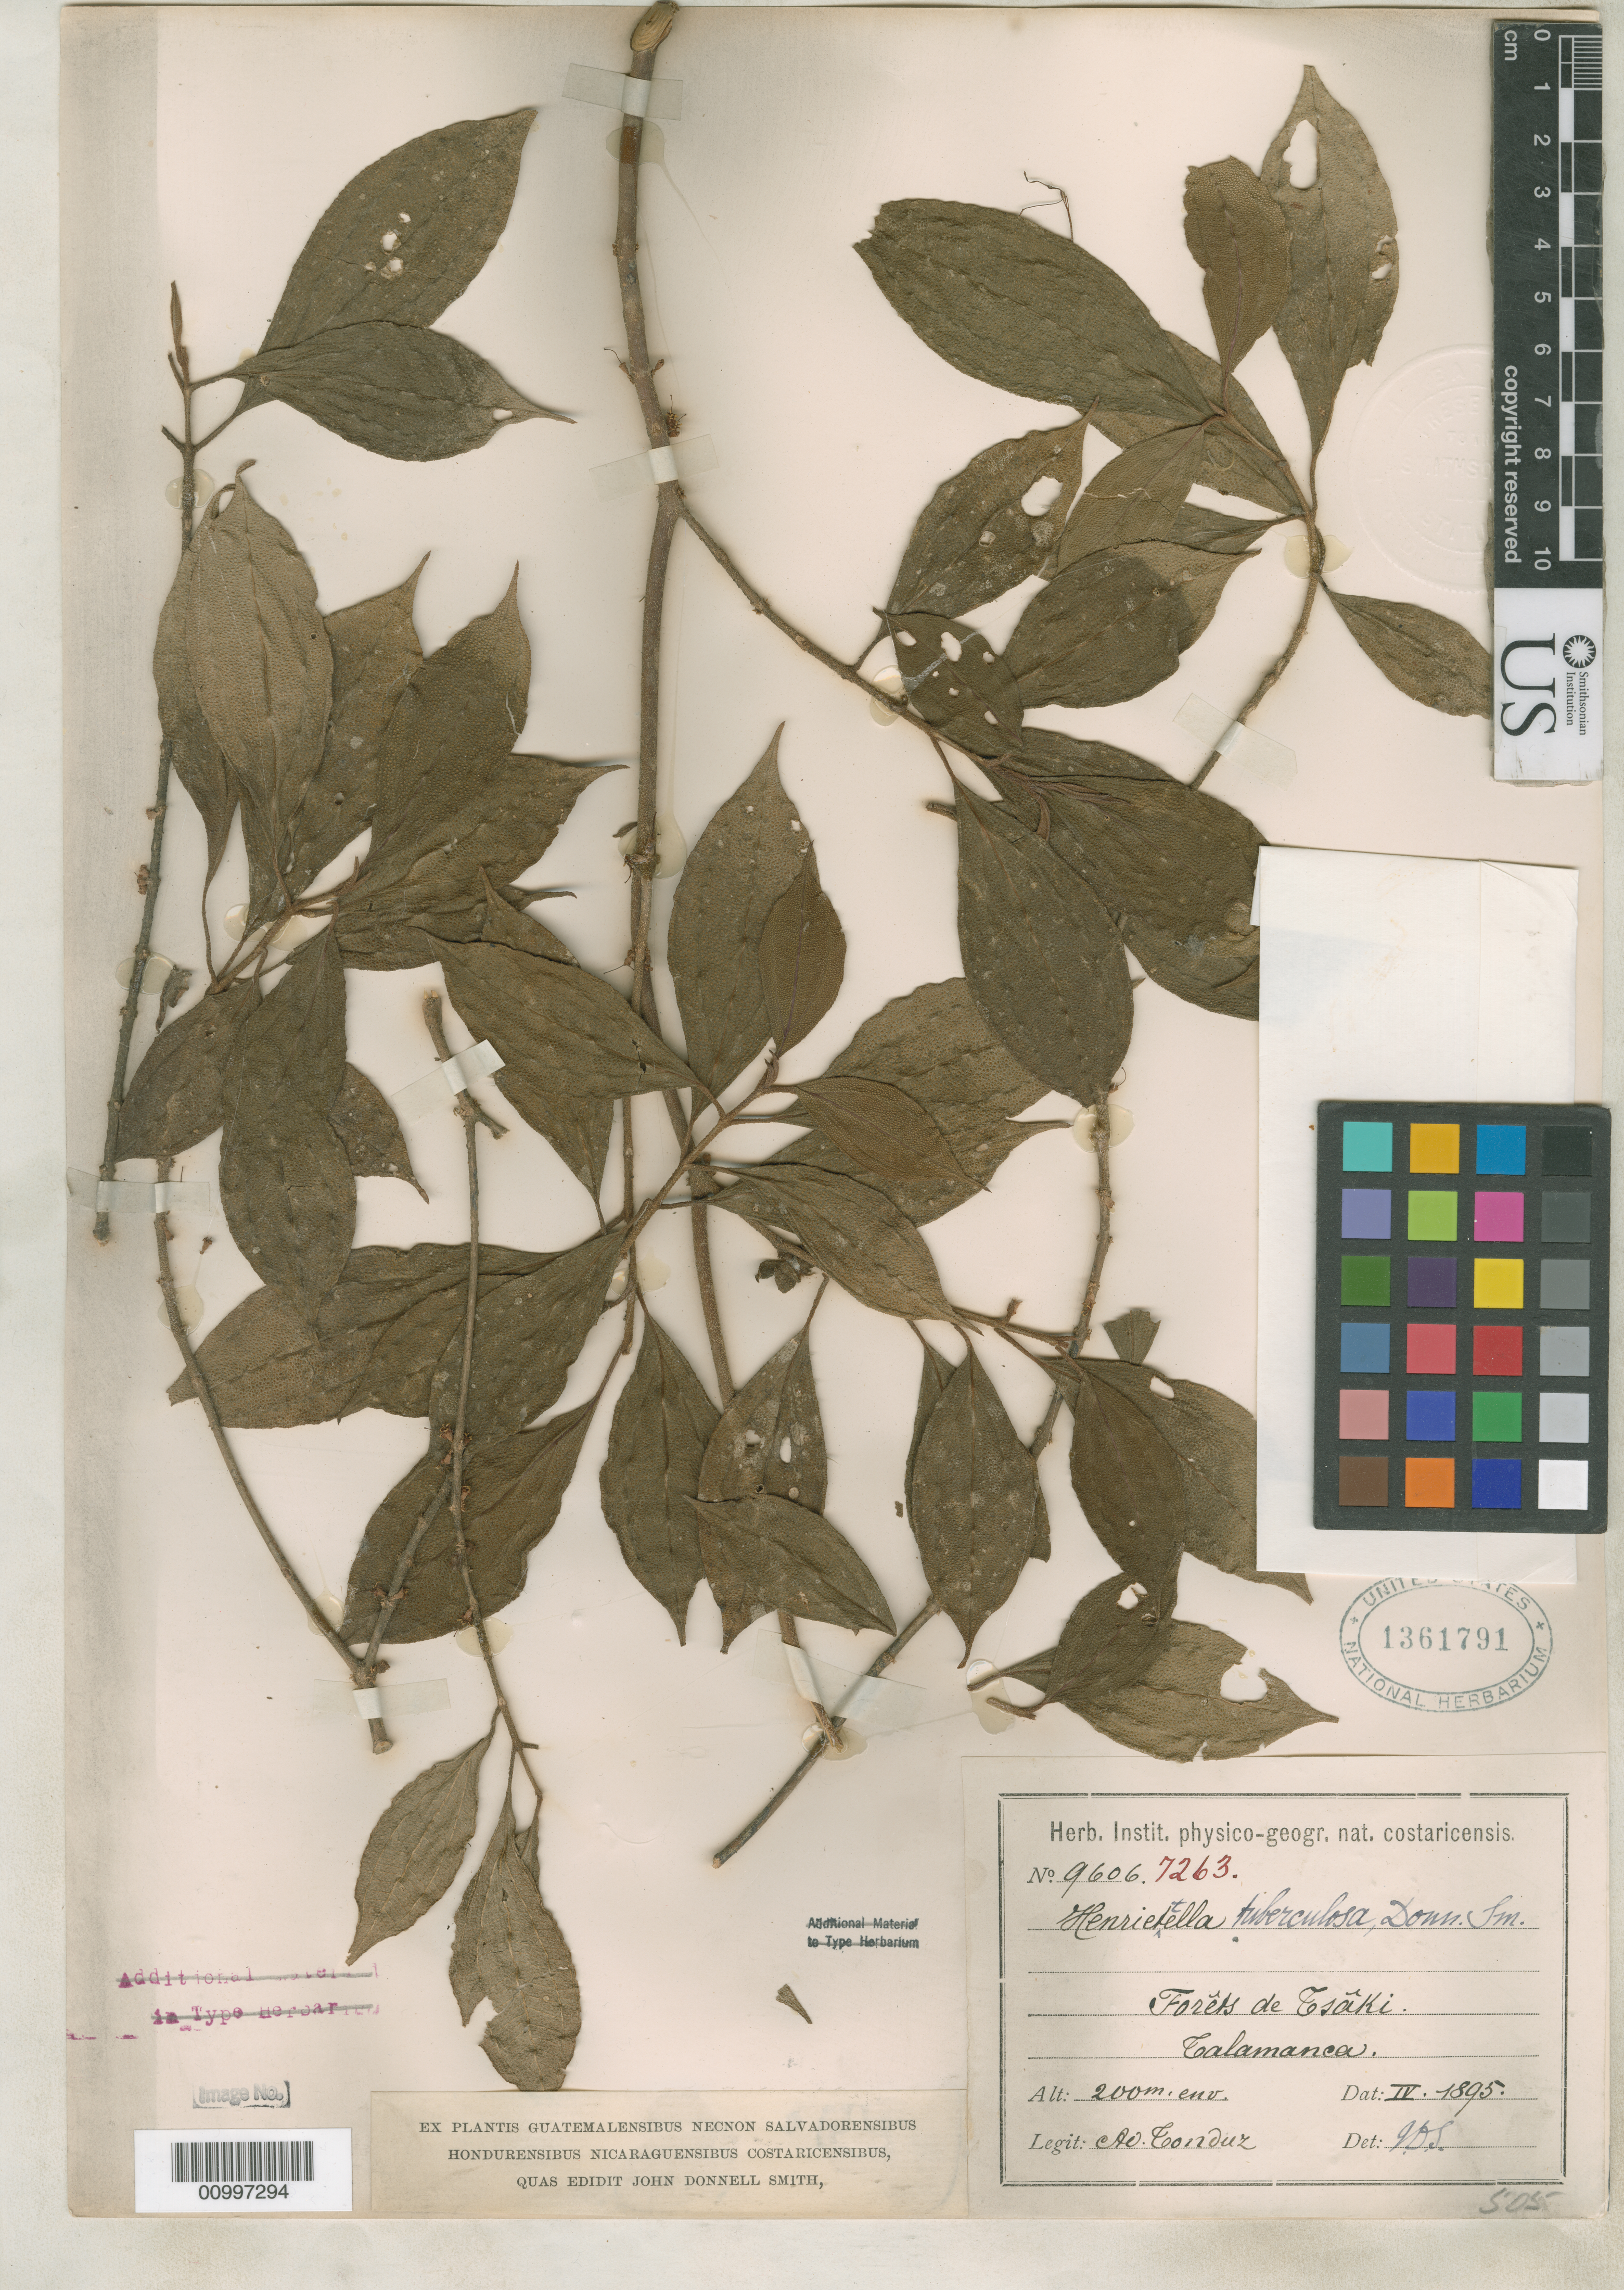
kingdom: Plantae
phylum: Tracheophyta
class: Magnoliopsida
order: Myrtales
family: Melastomataceae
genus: Henriettella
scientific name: Henriettella tuberculosa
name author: Donn. Sm.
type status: Type Collection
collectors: A. Tonduz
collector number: J.D.S. 7263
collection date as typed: Apr 1895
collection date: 1895-04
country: Costa Rica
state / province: Limón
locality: Forets de Tsaki. Talamanca.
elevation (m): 200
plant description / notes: One of four specimens received from John Donnell Smith herbarium. Tonduz [Donn. Sm.] 7263 = Tonduz [Herb. Nat. Cost.] 9606 (mis-cited in protologue as 9906).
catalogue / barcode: US 1361791